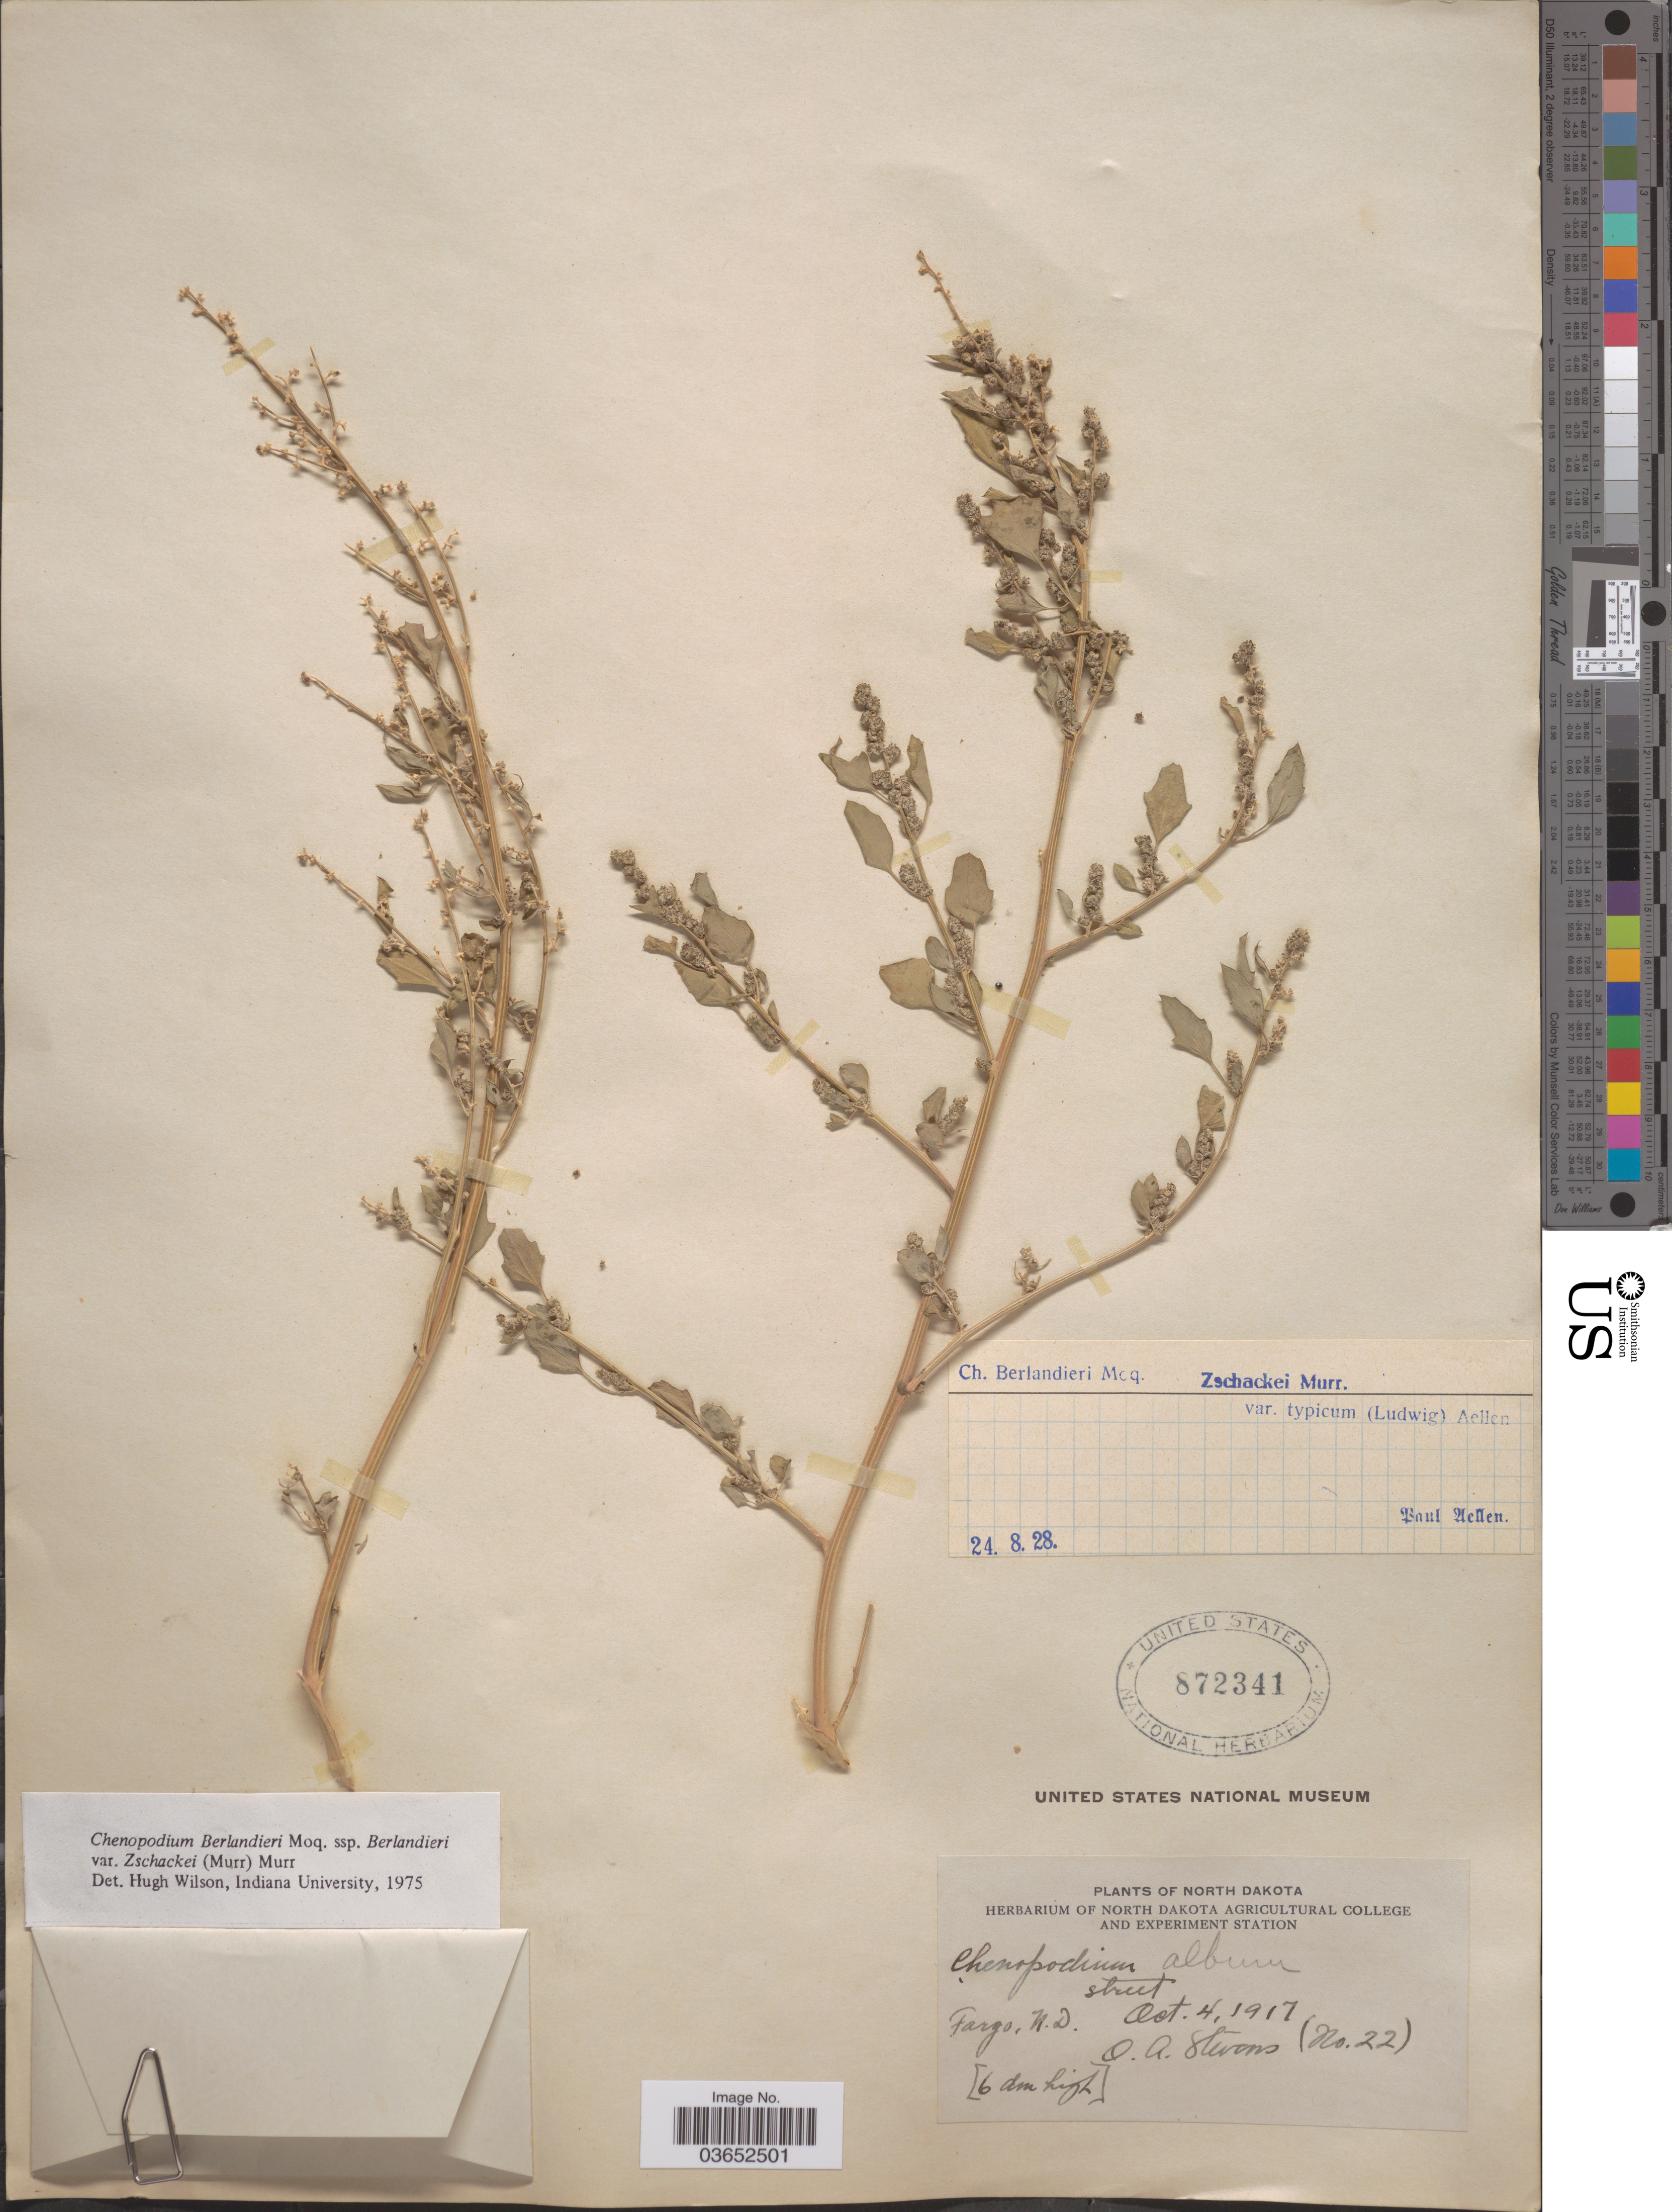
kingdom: Plantae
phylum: Tracheophyta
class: Magnoliopsida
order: Caryophyllales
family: Amaranthaceae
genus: Chenopodium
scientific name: Chenopodium berlandieri var. zschackei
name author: (Murr.) Murr.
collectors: O. A. Stevens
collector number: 22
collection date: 1917-10-04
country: United States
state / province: North Dakota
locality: Fargo.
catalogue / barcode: US 872341